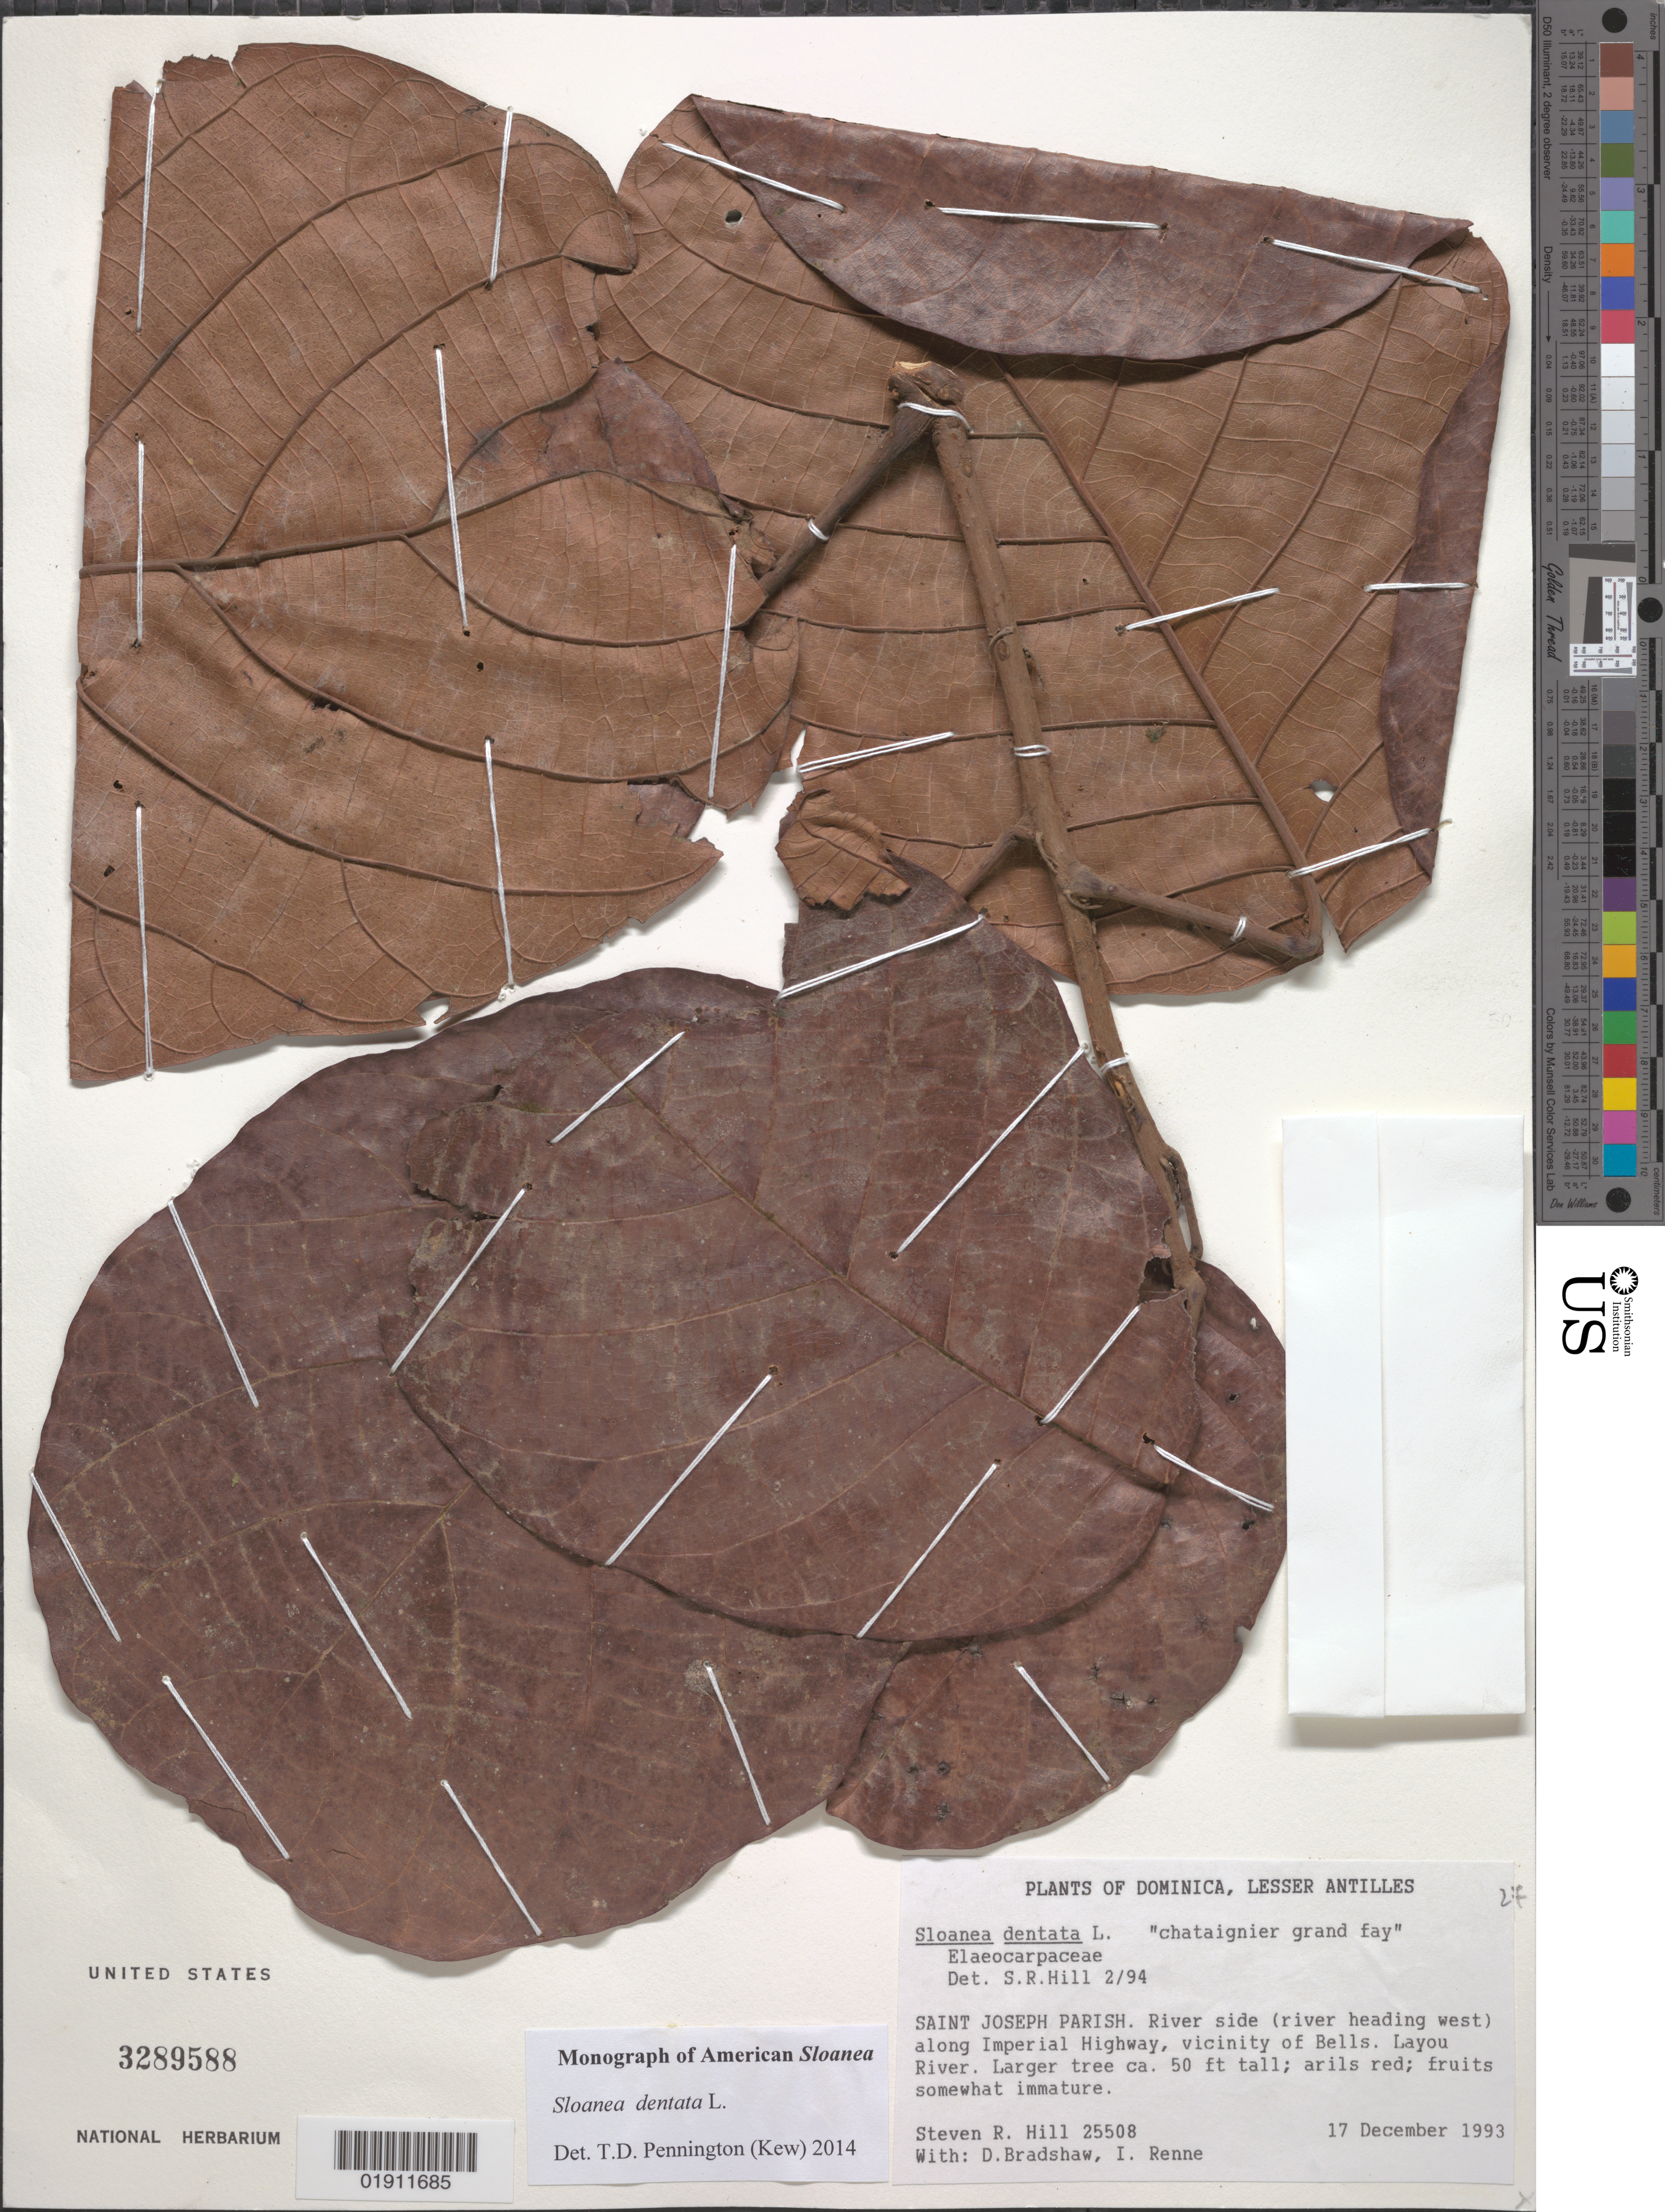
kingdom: Plantae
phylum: Tracheophyta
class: Magnoliopsida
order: Oxalidales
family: Elaeocarpaceae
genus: Sloanea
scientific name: Sloanea dentata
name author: L.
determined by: Pennington, T. D., (K)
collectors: S. R. Hill, D. Bradshaw & I. Renne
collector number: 25508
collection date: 1993-12-17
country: Dominica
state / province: St. Joseph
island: Dominica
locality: Imperial Highway, river side (river heading west), vicinity of Bells. Layou River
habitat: River side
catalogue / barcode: US 3289588